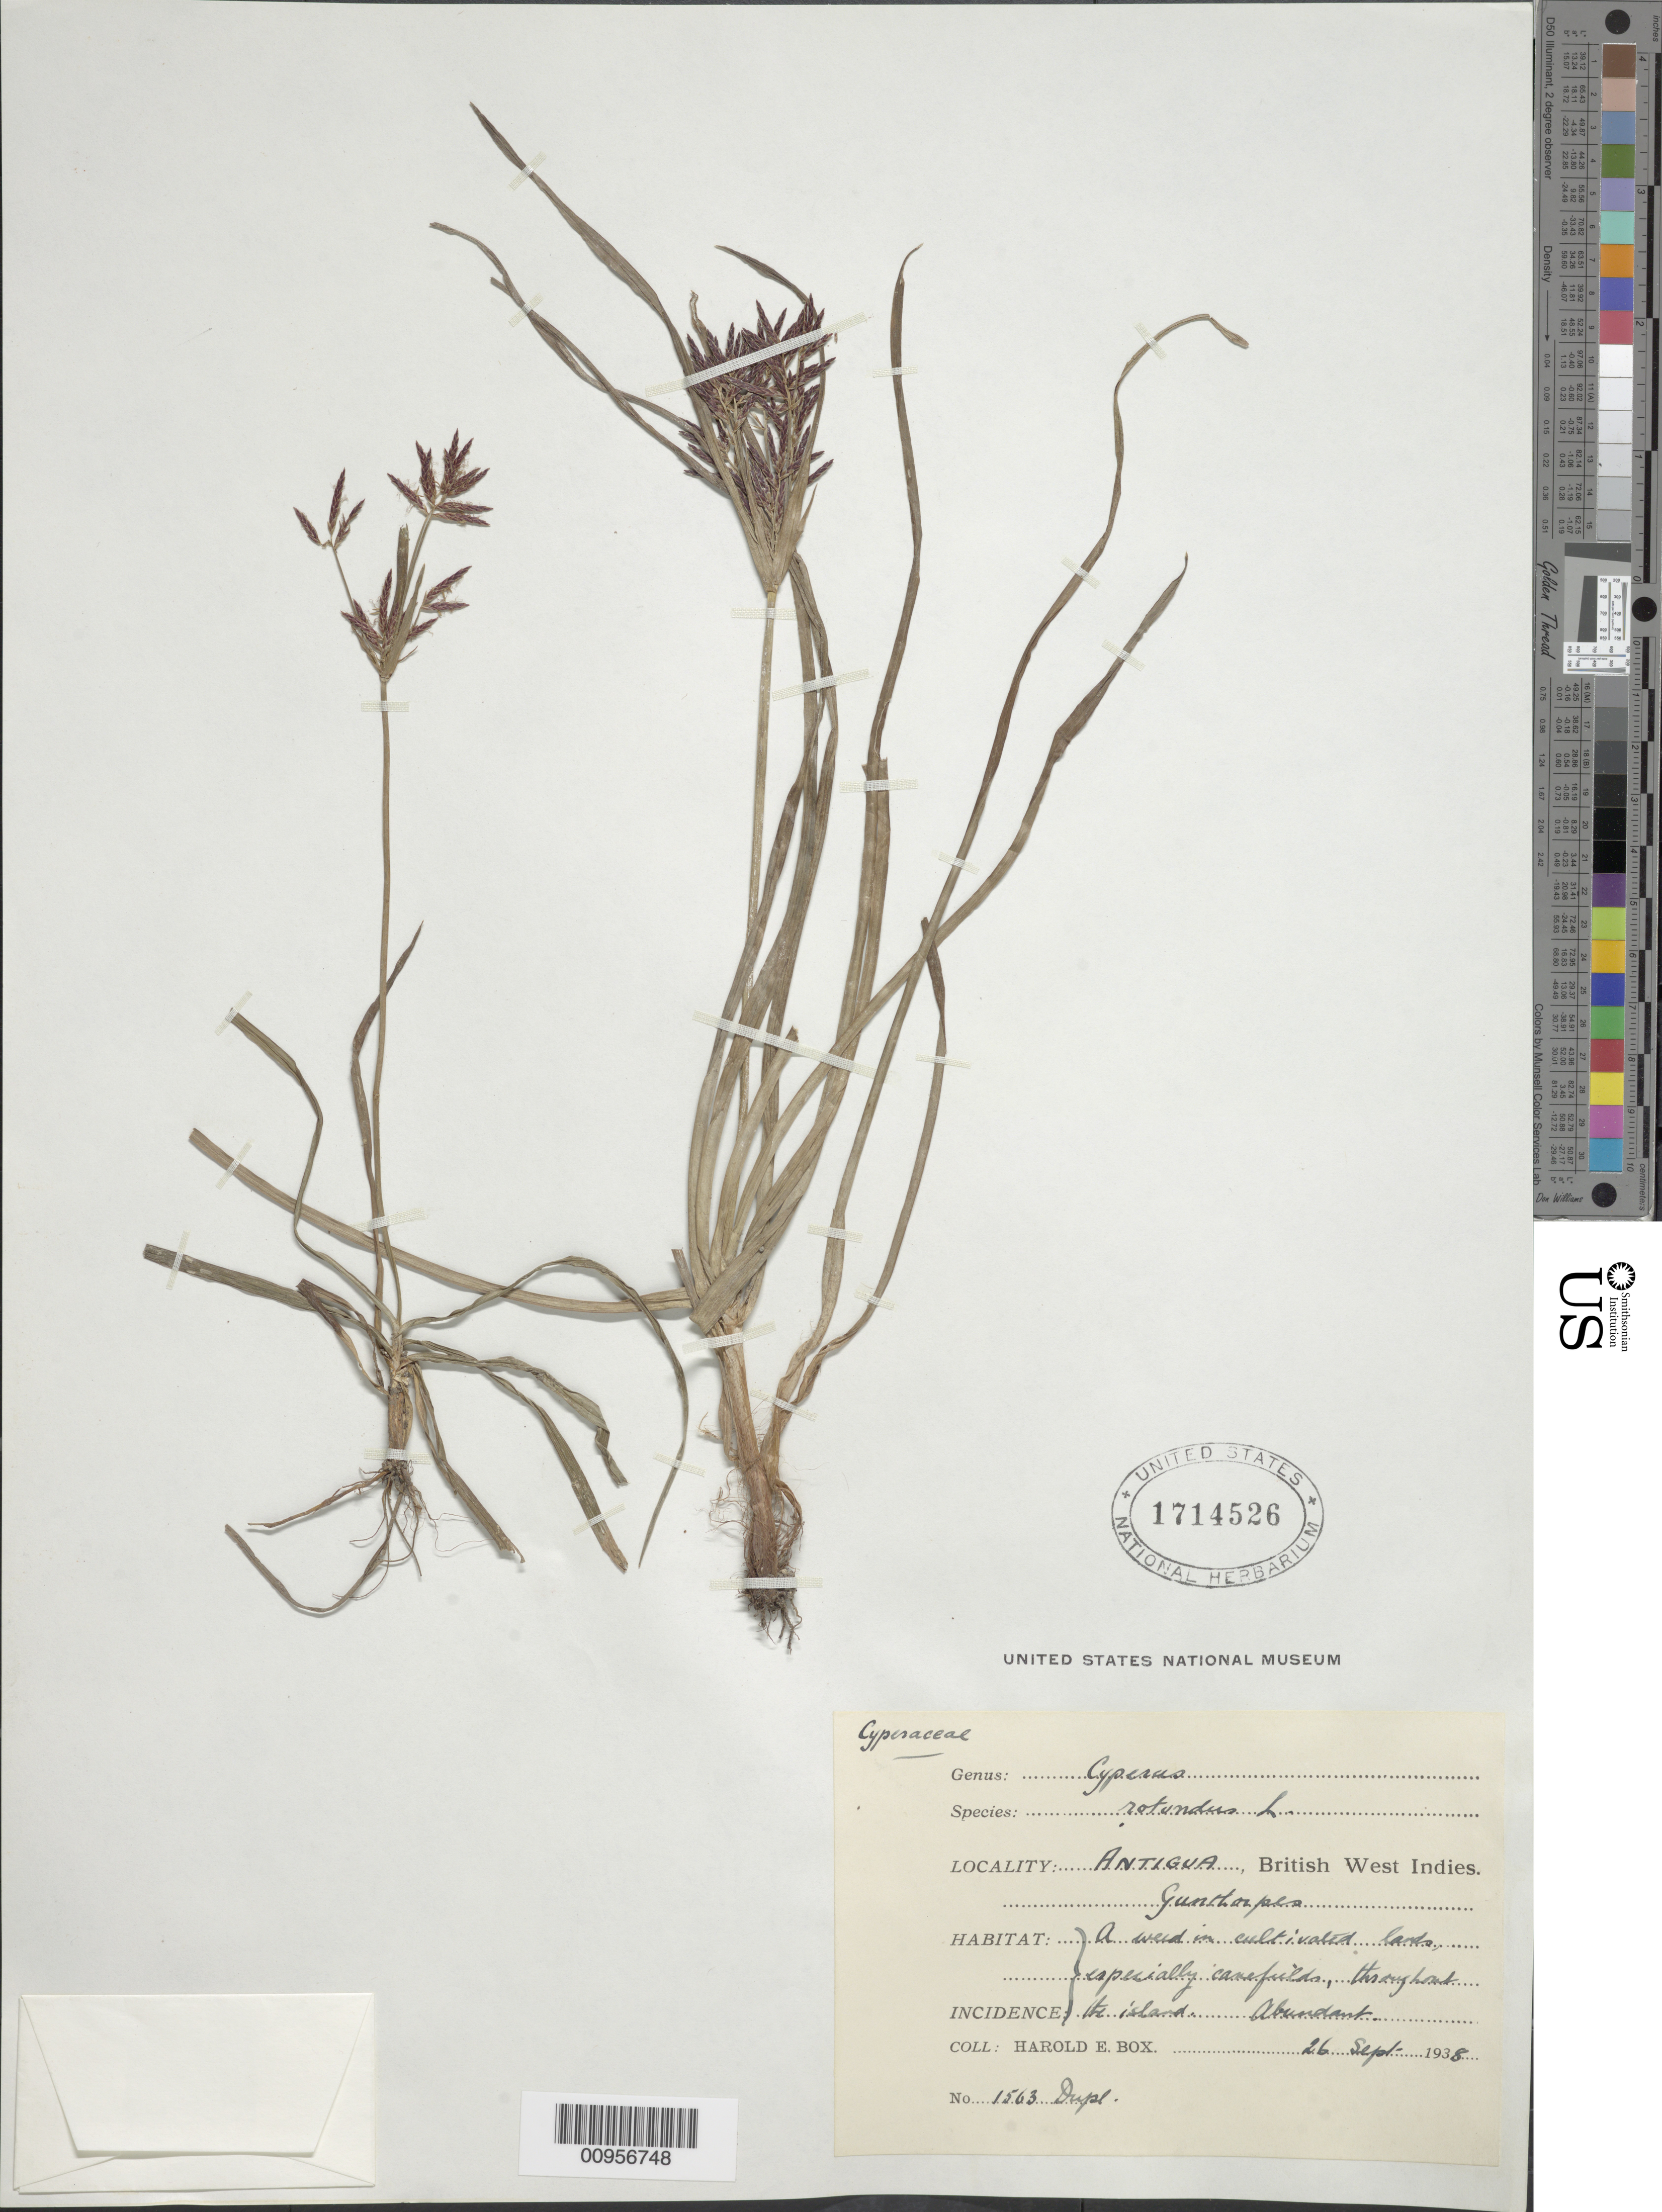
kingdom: Plantae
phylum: Tracheophyta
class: Liliopsida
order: Poales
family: Cyperaceae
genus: Cyperus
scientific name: Cyperus rotundus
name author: L.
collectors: H. E. Box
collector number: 1563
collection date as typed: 26 Sep 1938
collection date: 1938-09-26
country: Antigua and Barbuda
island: Antigua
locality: Gunthorpes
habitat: In cultivated lands especially canefields, ".." the island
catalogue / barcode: US 1714526